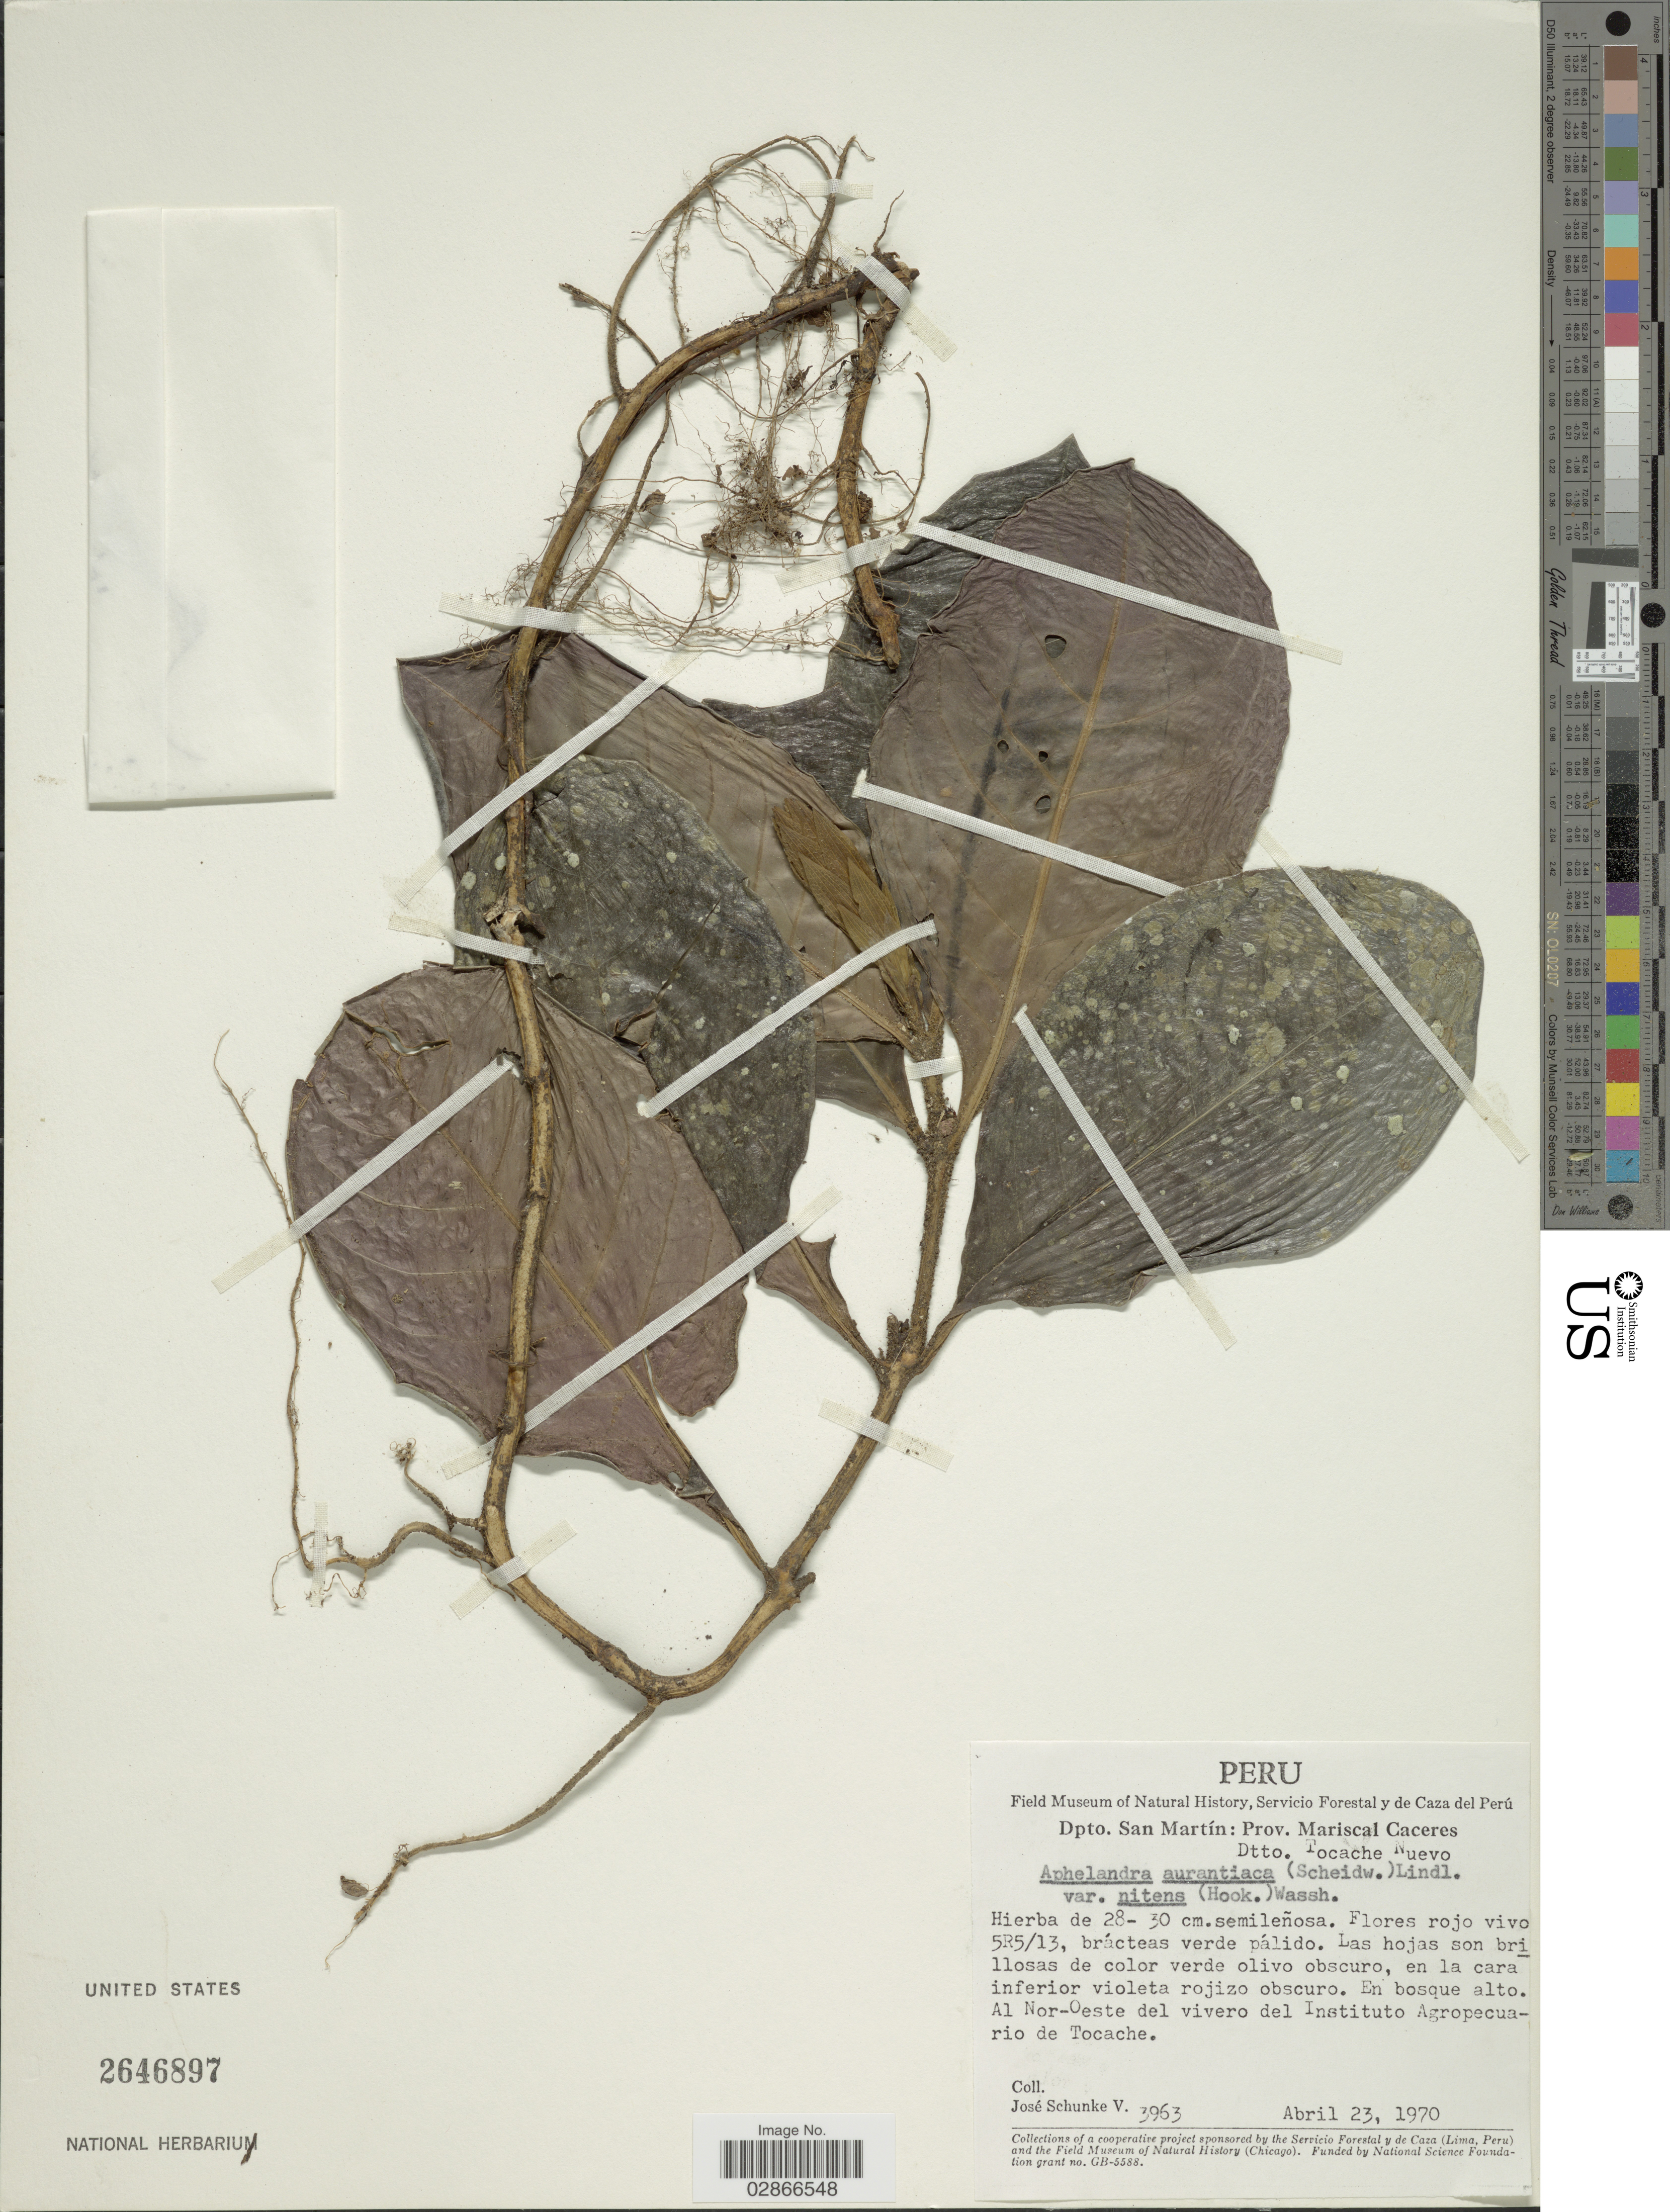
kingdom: Plantae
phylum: Tracheophyta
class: Magnoliopsida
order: Lamiales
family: Acanthaceae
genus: Aphelandra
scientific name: Aphelandra aurantiaca var. nitens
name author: (Hook.) Wassh.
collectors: J. Schunke Vigo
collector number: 3963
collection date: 1970-04-23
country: Peru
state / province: San Martín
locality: Dpto. San Martín: Prov. Mariscal Caceres. Dtto. Tocache Nuevo. Al Nor-Oeste del vivero del Instituto Agropecuario de Tocache.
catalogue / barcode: US 2646897